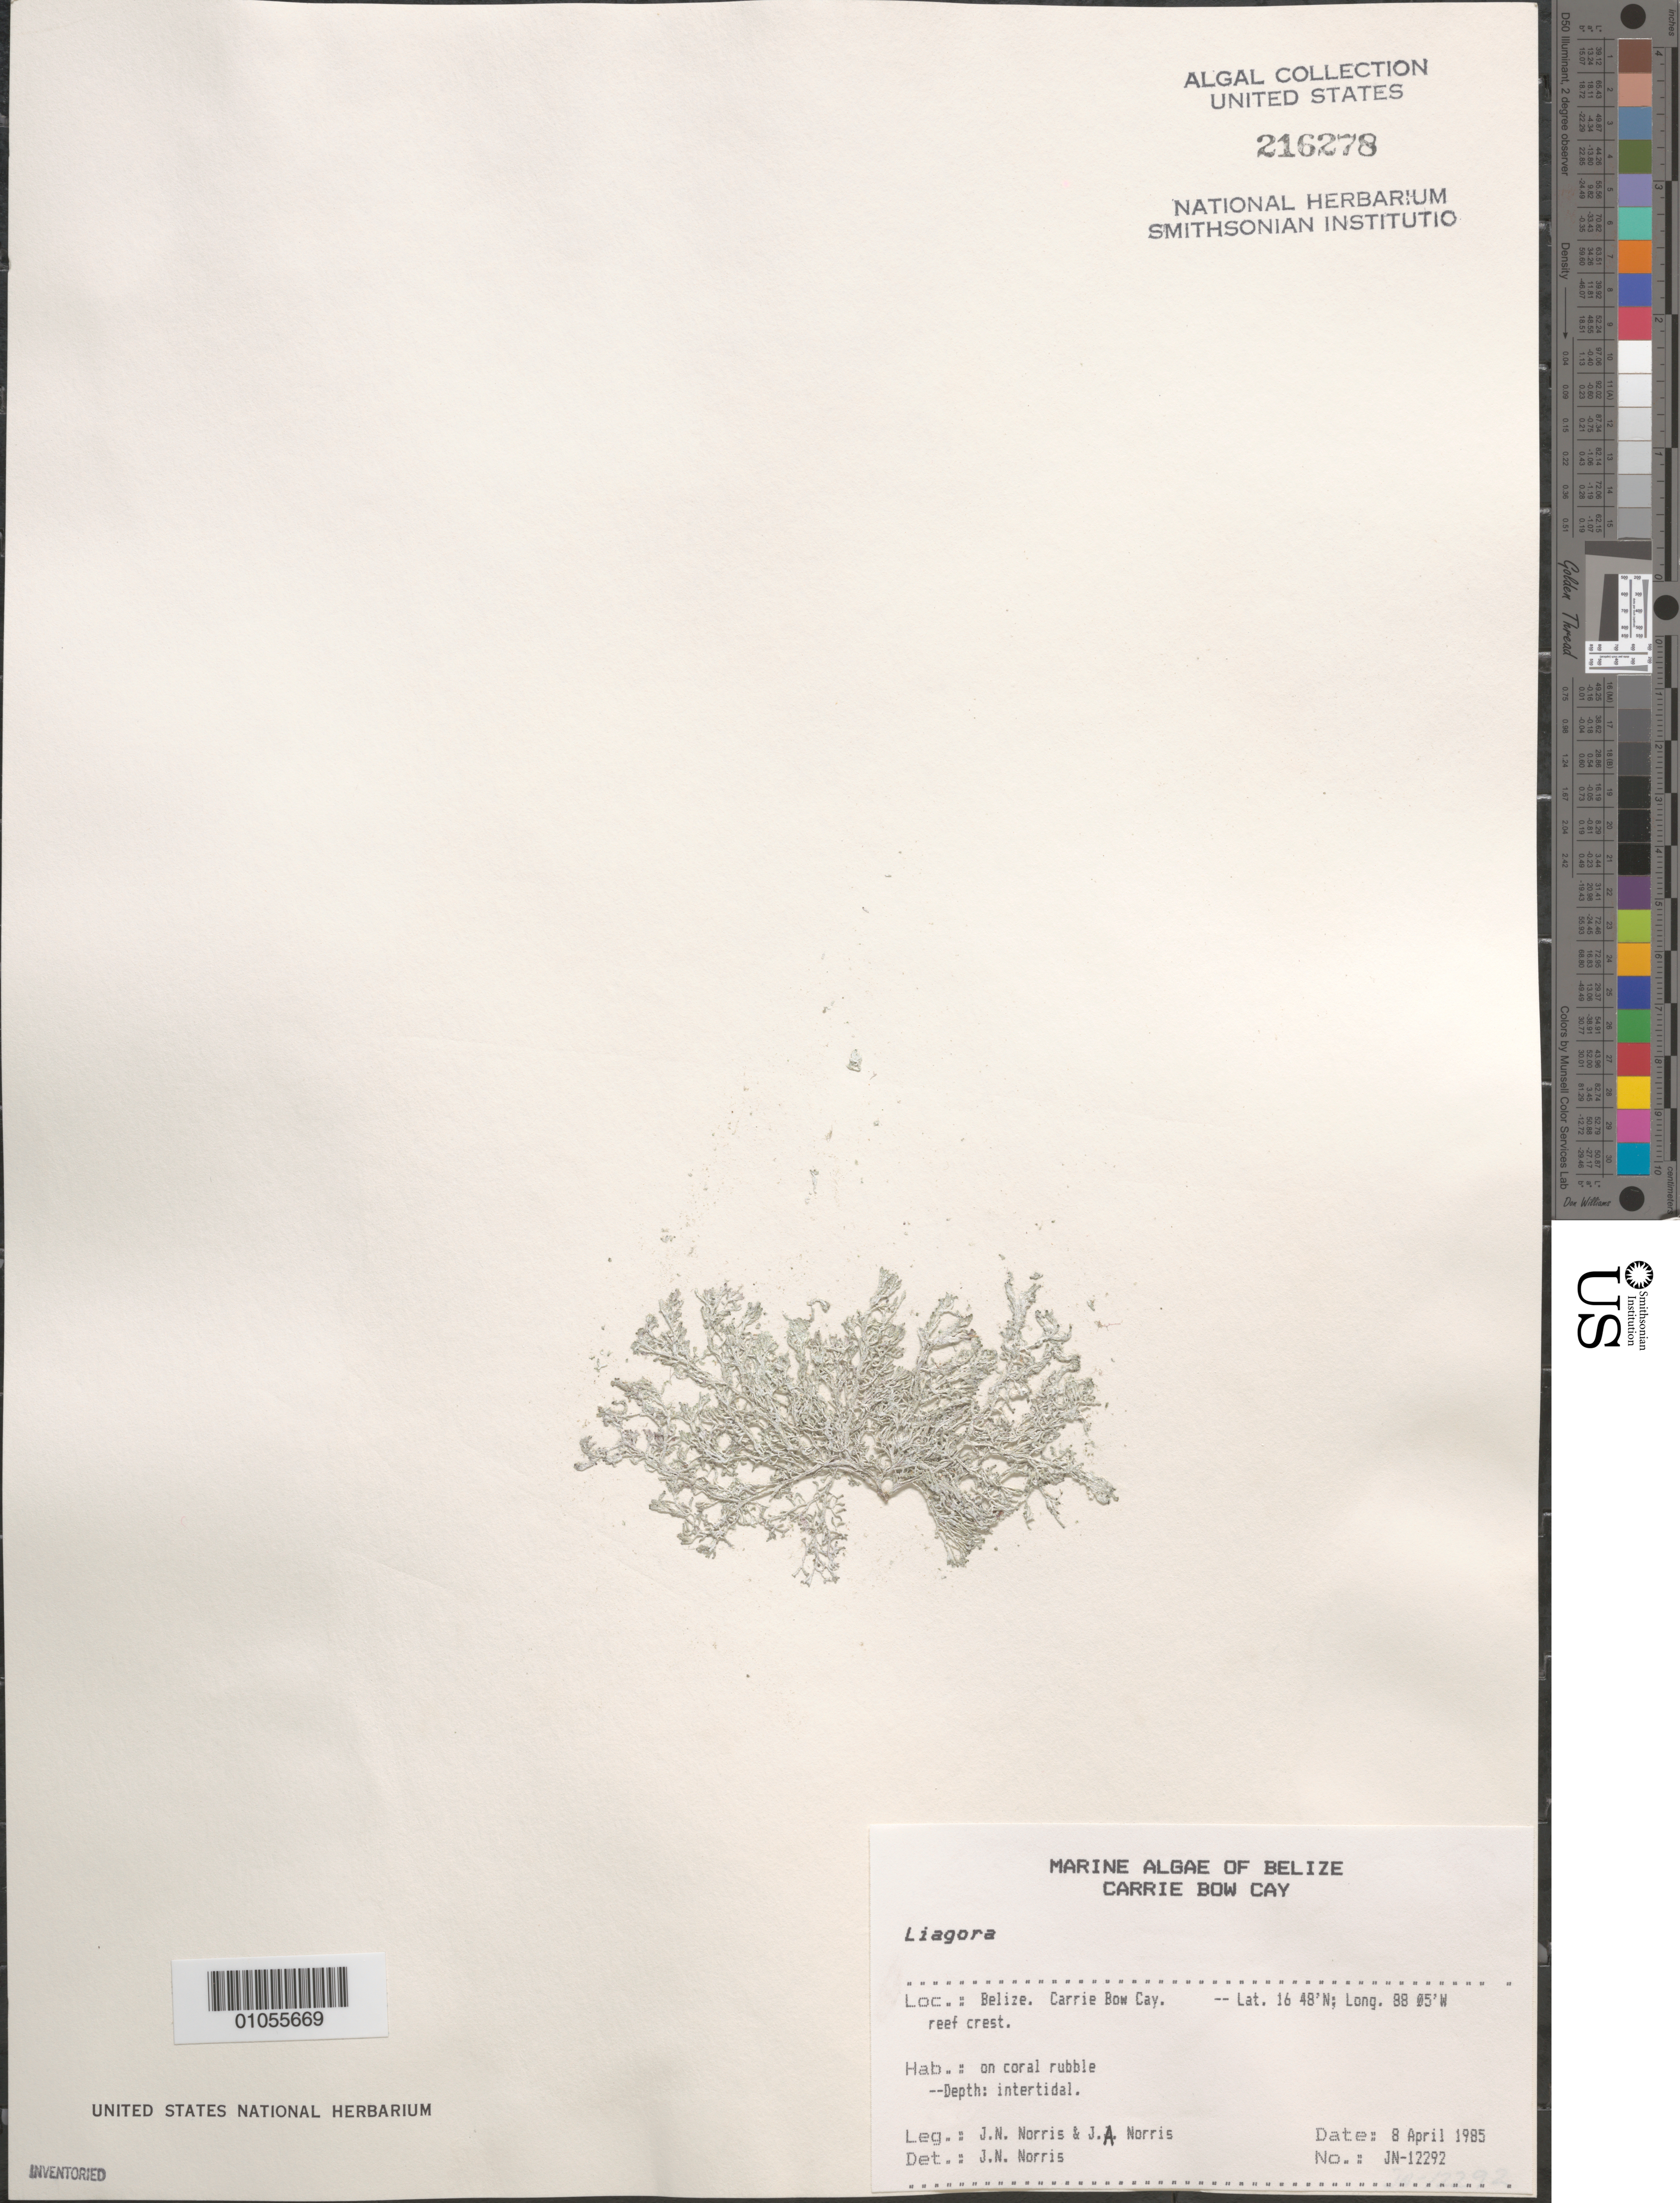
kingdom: Plantae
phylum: Rhodophyta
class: Florideophyceae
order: Nemaliales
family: Liagoraceae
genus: Liagora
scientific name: Liagora sp.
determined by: Norris, James N.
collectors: J. N. Norris & J. A. Norris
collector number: JN-12292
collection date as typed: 08 Apr 1985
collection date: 1985-04-08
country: Belize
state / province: Stann Creek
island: Carrie Bow Cay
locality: Reef crest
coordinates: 16 48'N, 88 05'W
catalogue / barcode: US 216278